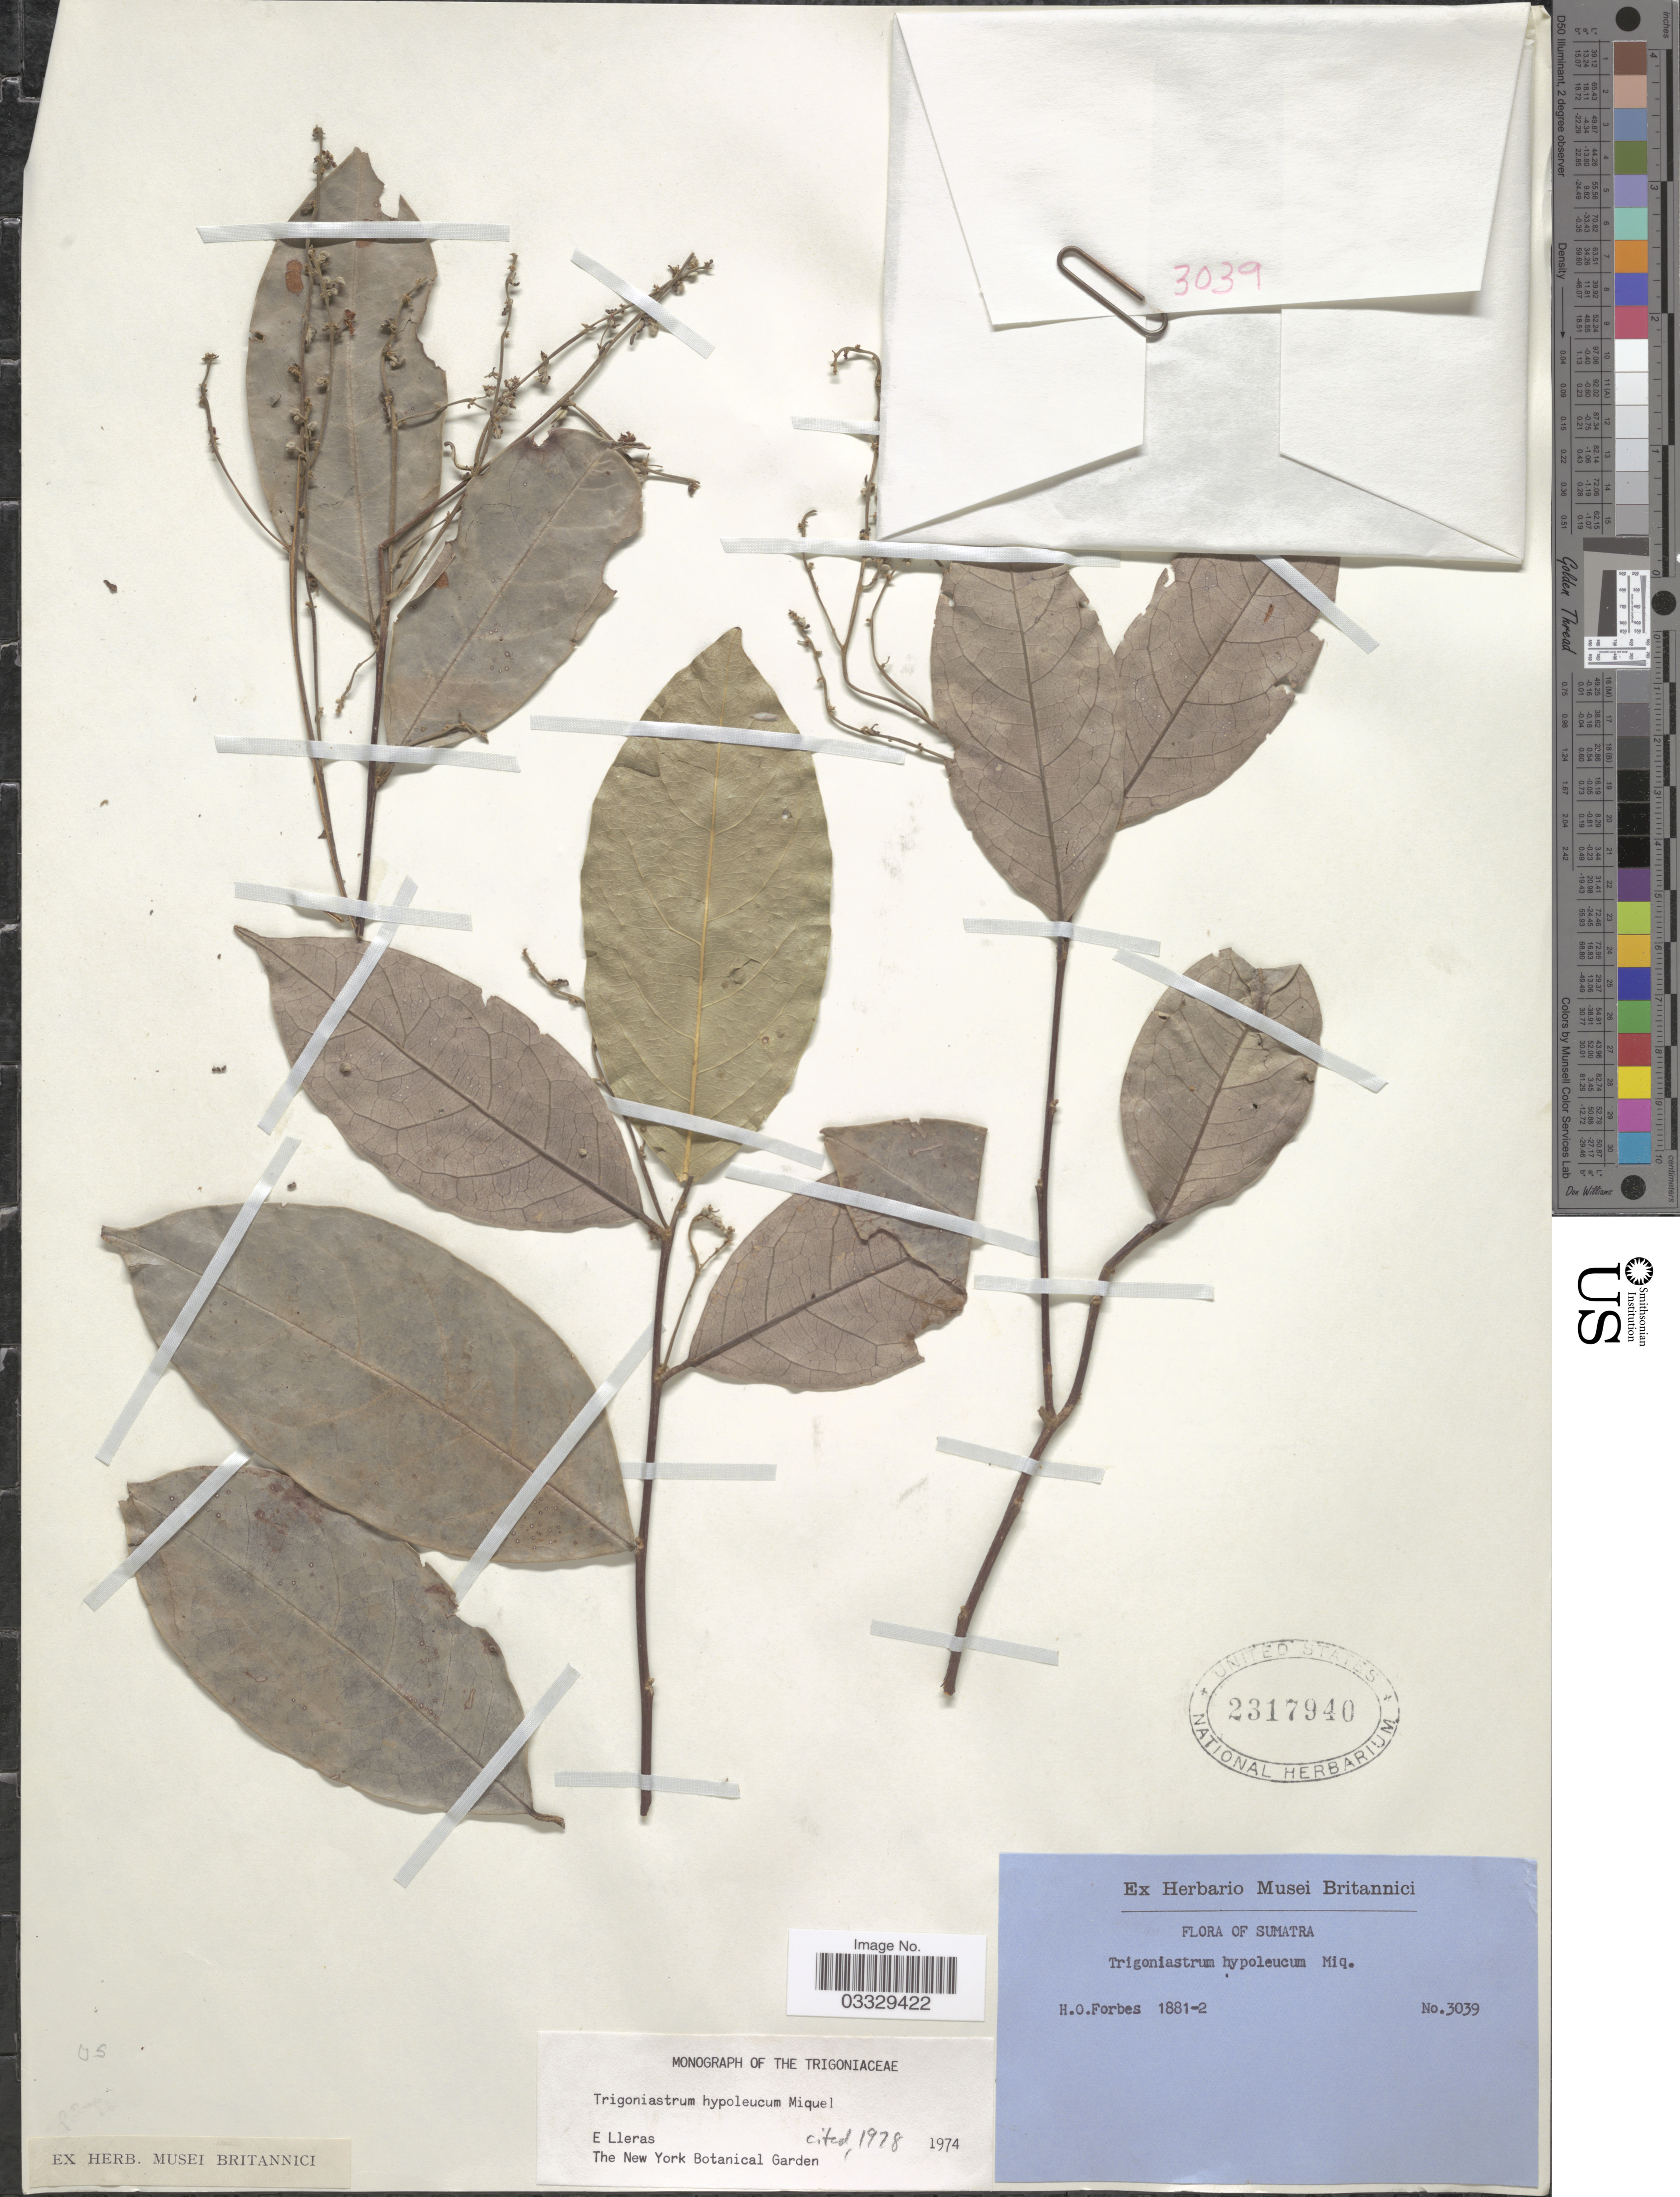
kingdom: Plantae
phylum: Tracheophyta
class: Magnoliopsida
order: Malpighiales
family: Trigoniaceae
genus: Trigoniastrum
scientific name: Trigoniastrum hypoleucum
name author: Miq.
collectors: H. O. Forbes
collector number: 3039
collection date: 1881/1882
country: Indonesia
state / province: Sumatra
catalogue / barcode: US 2317940